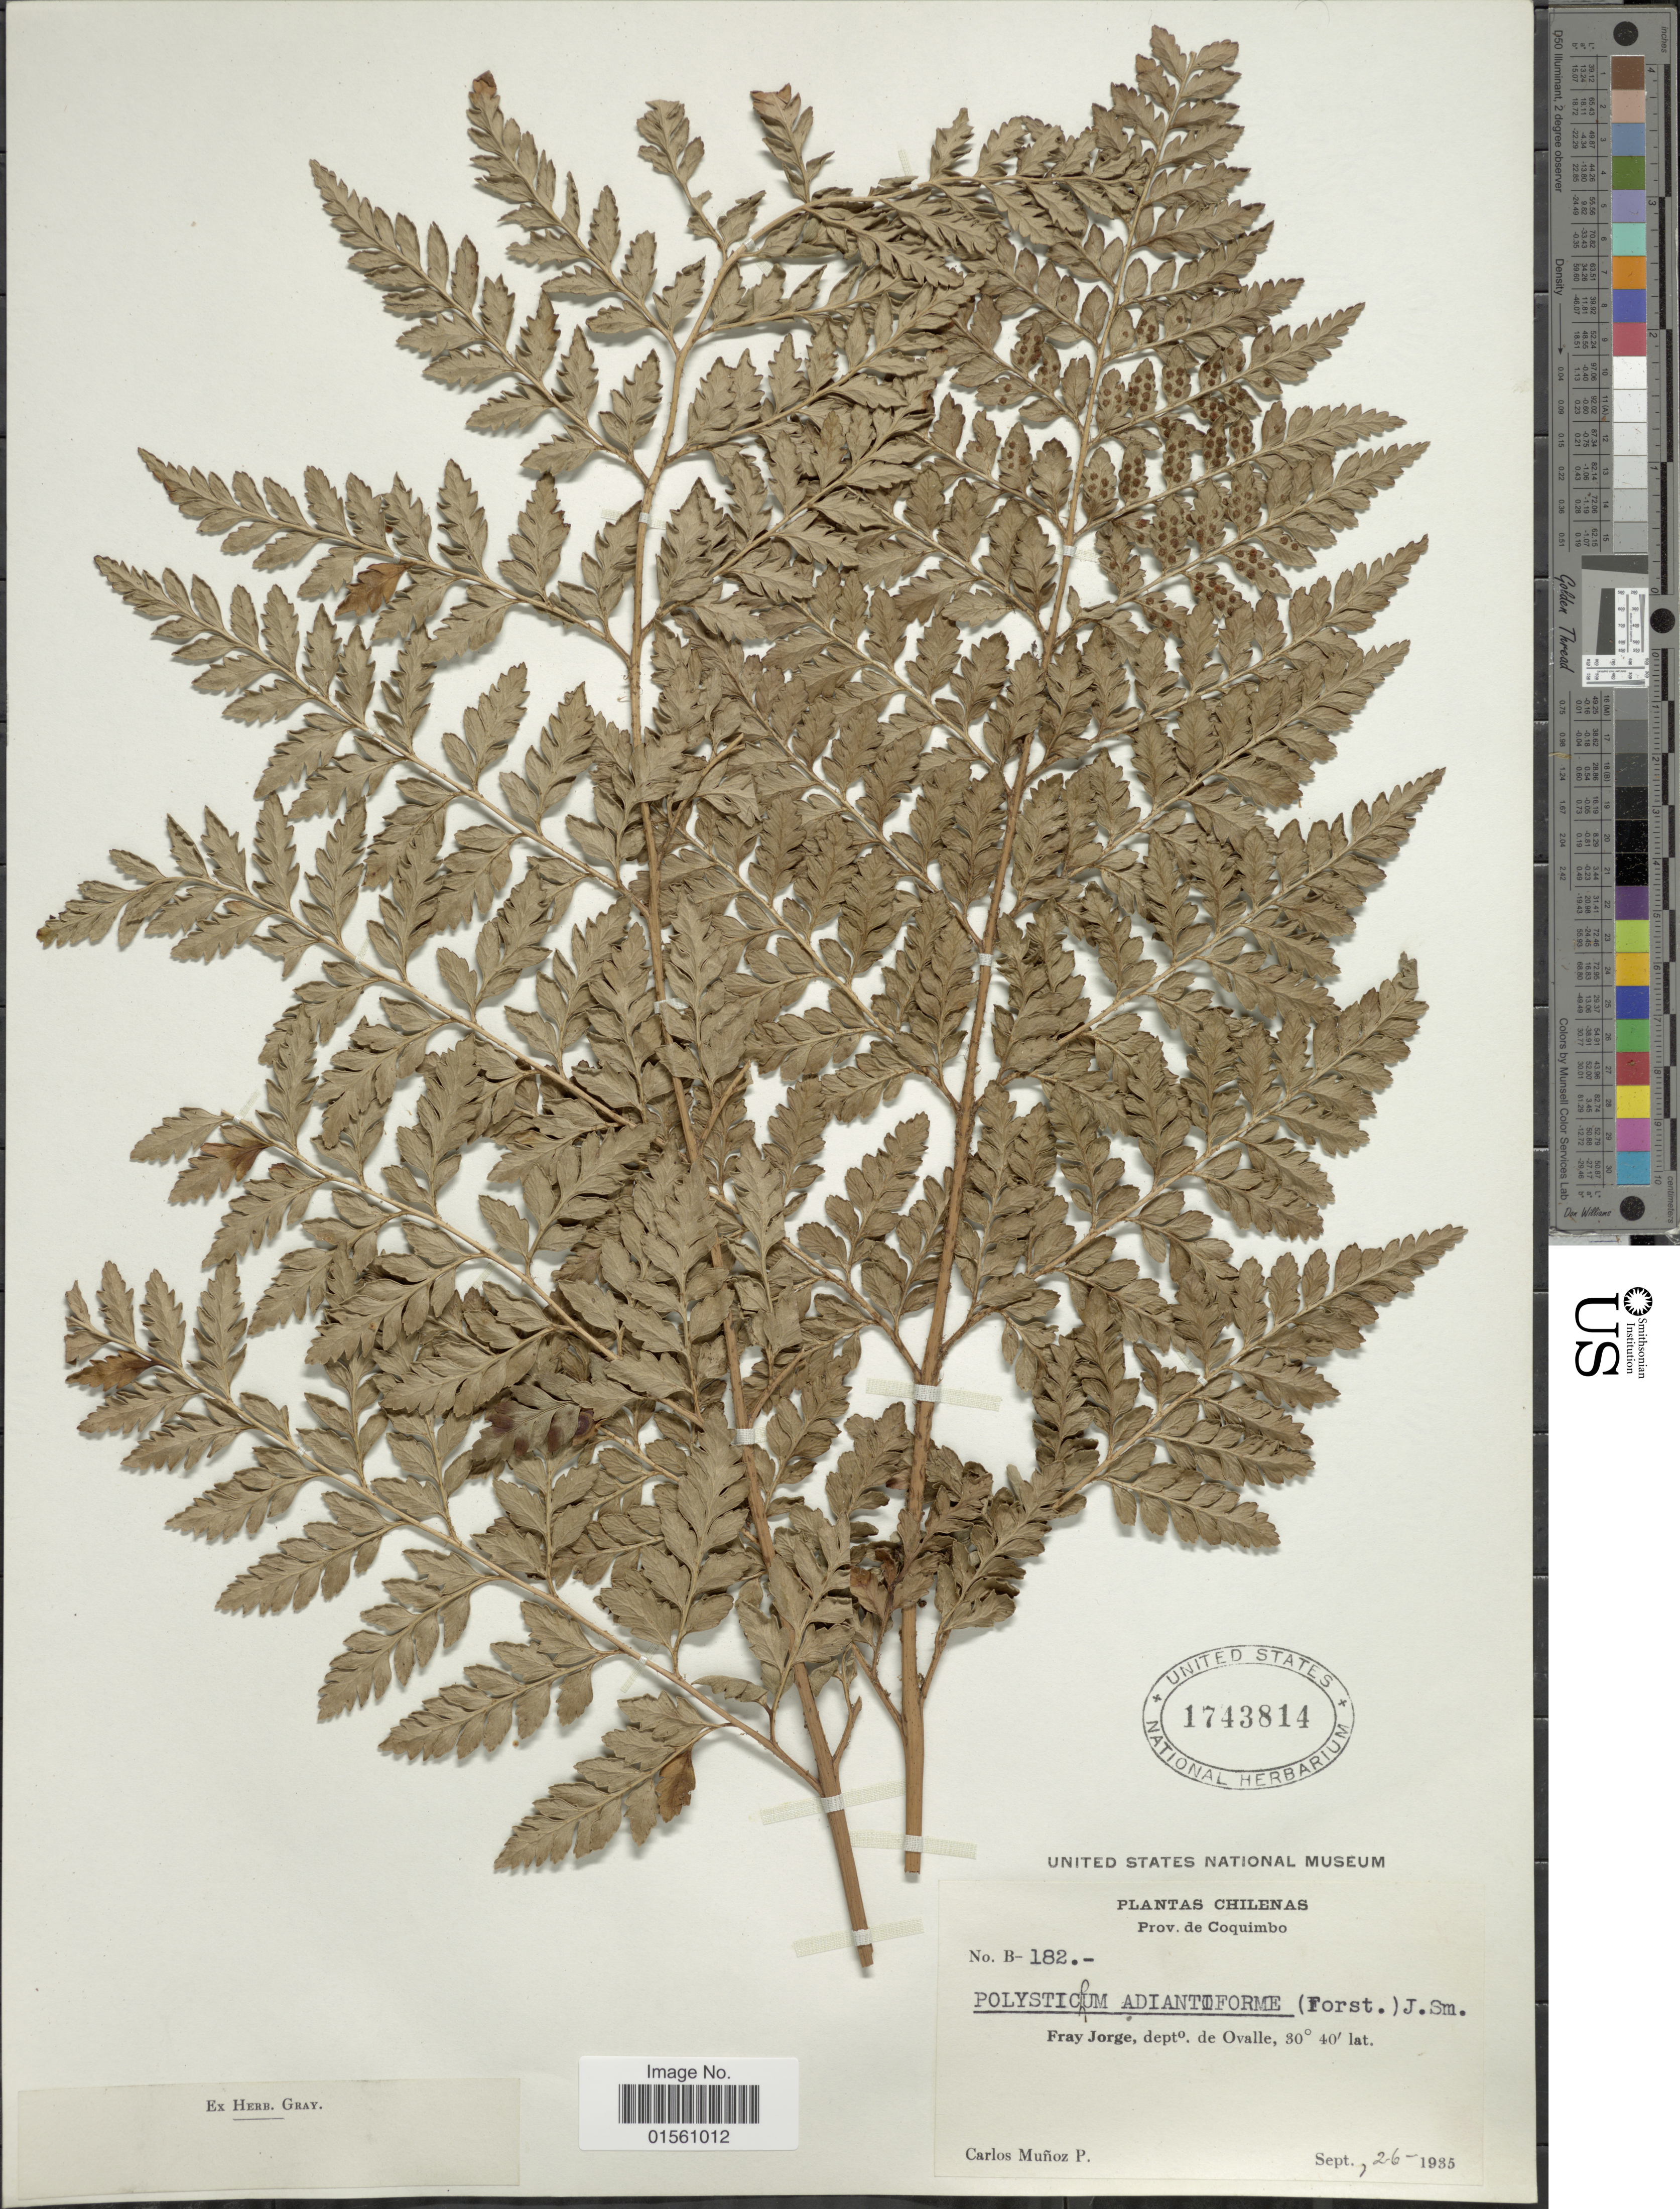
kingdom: Plantae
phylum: Tracheophyta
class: Polypodiopsida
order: Polypodiales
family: Dryopteridaceae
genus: Rumohra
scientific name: Rumohra adiantiformis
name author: (G. Forst.) Ching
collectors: C. Muñoz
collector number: B-182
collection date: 1935-09-26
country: Chile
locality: Chilenas, Prov. de Coquimbo, Fray Jorge, dept°, de Ovalle, 30° 40' lat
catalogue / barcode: US 1743814